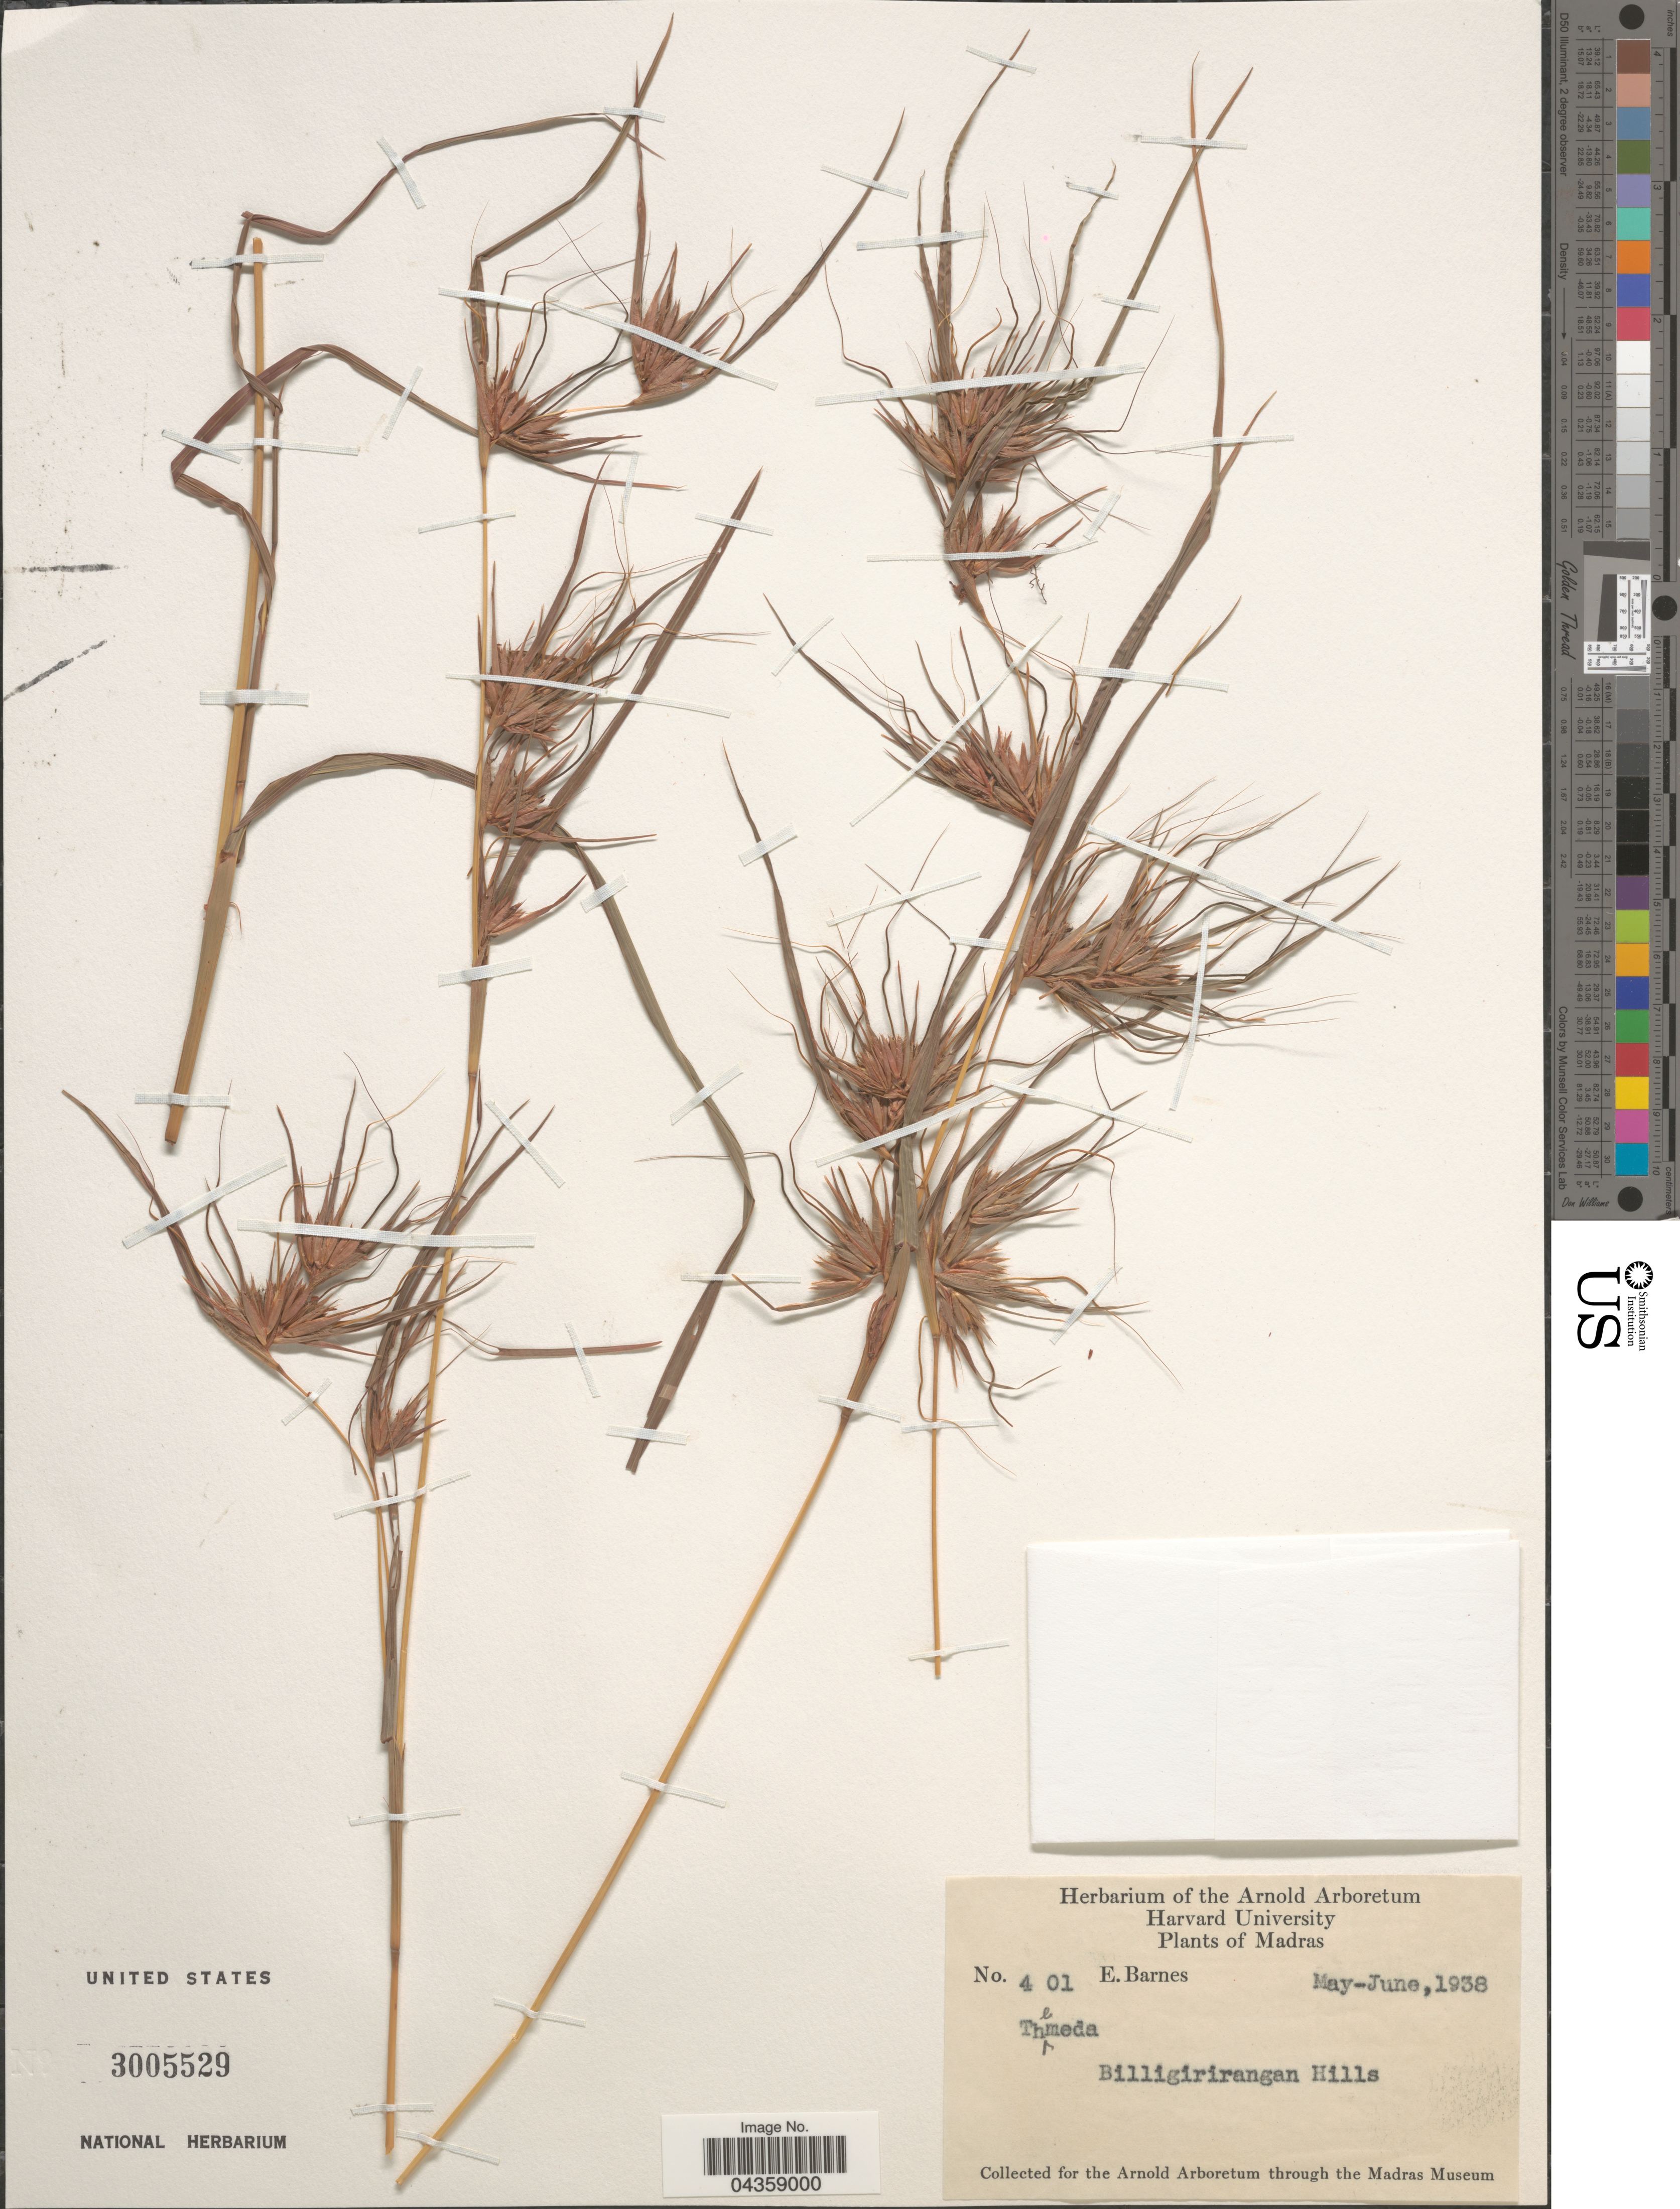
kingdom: Plantae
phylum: Tracheophyta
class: Liliopsida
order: Poales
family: Poaceae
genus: Themeda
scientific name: Themeda sp.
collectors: E. Barnes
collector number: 401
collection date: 1938-05/1938-06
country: India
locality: Madras. Billigirirangan Hills.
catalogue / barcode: US 3005529